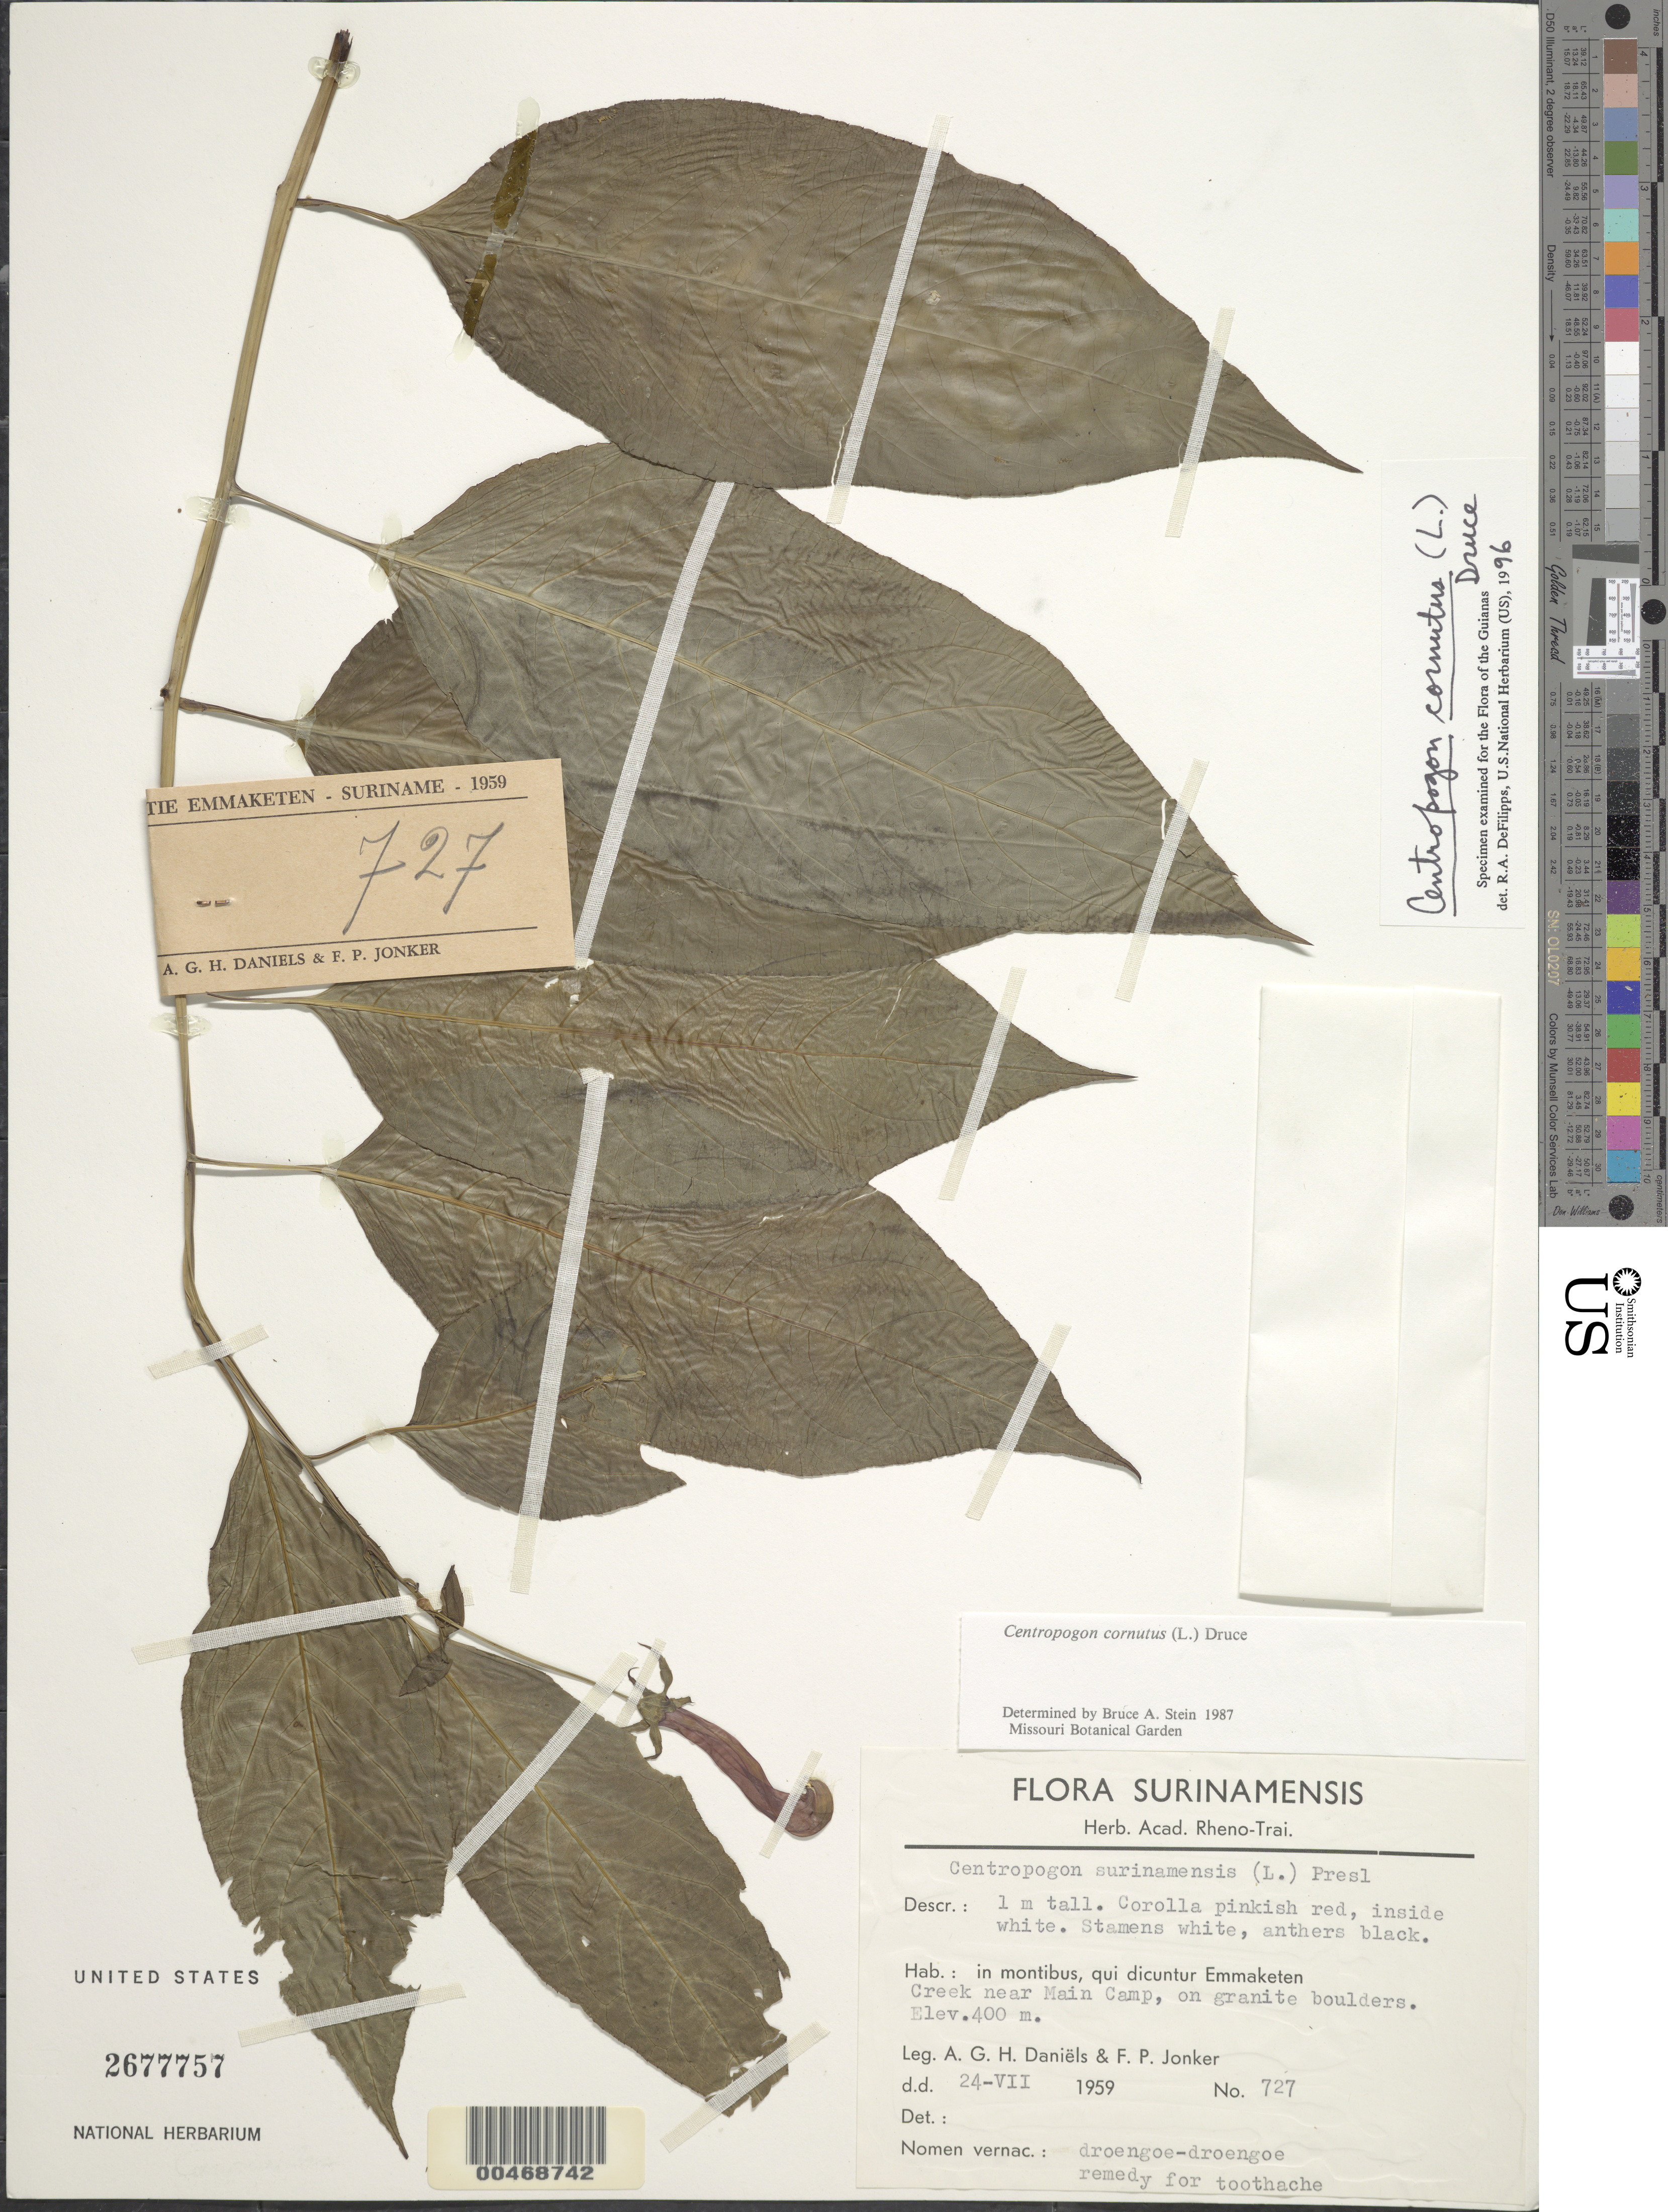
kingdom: Plantae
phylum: Tracheophyta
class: Magnoliopsida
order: Asterales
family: Campanulaceae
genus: Centropogon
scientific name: Centropogon cornutus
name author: (L.) Druce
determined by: DeFilipps, R. A.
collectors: A. Daniëls & F. P. Jonker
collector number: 727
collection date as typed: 24-Jul-59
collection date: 1959-07-24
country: Suriname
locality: Emmaketen, near Main Camp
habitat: Creek; on granite boulders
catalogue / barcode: US 2677757